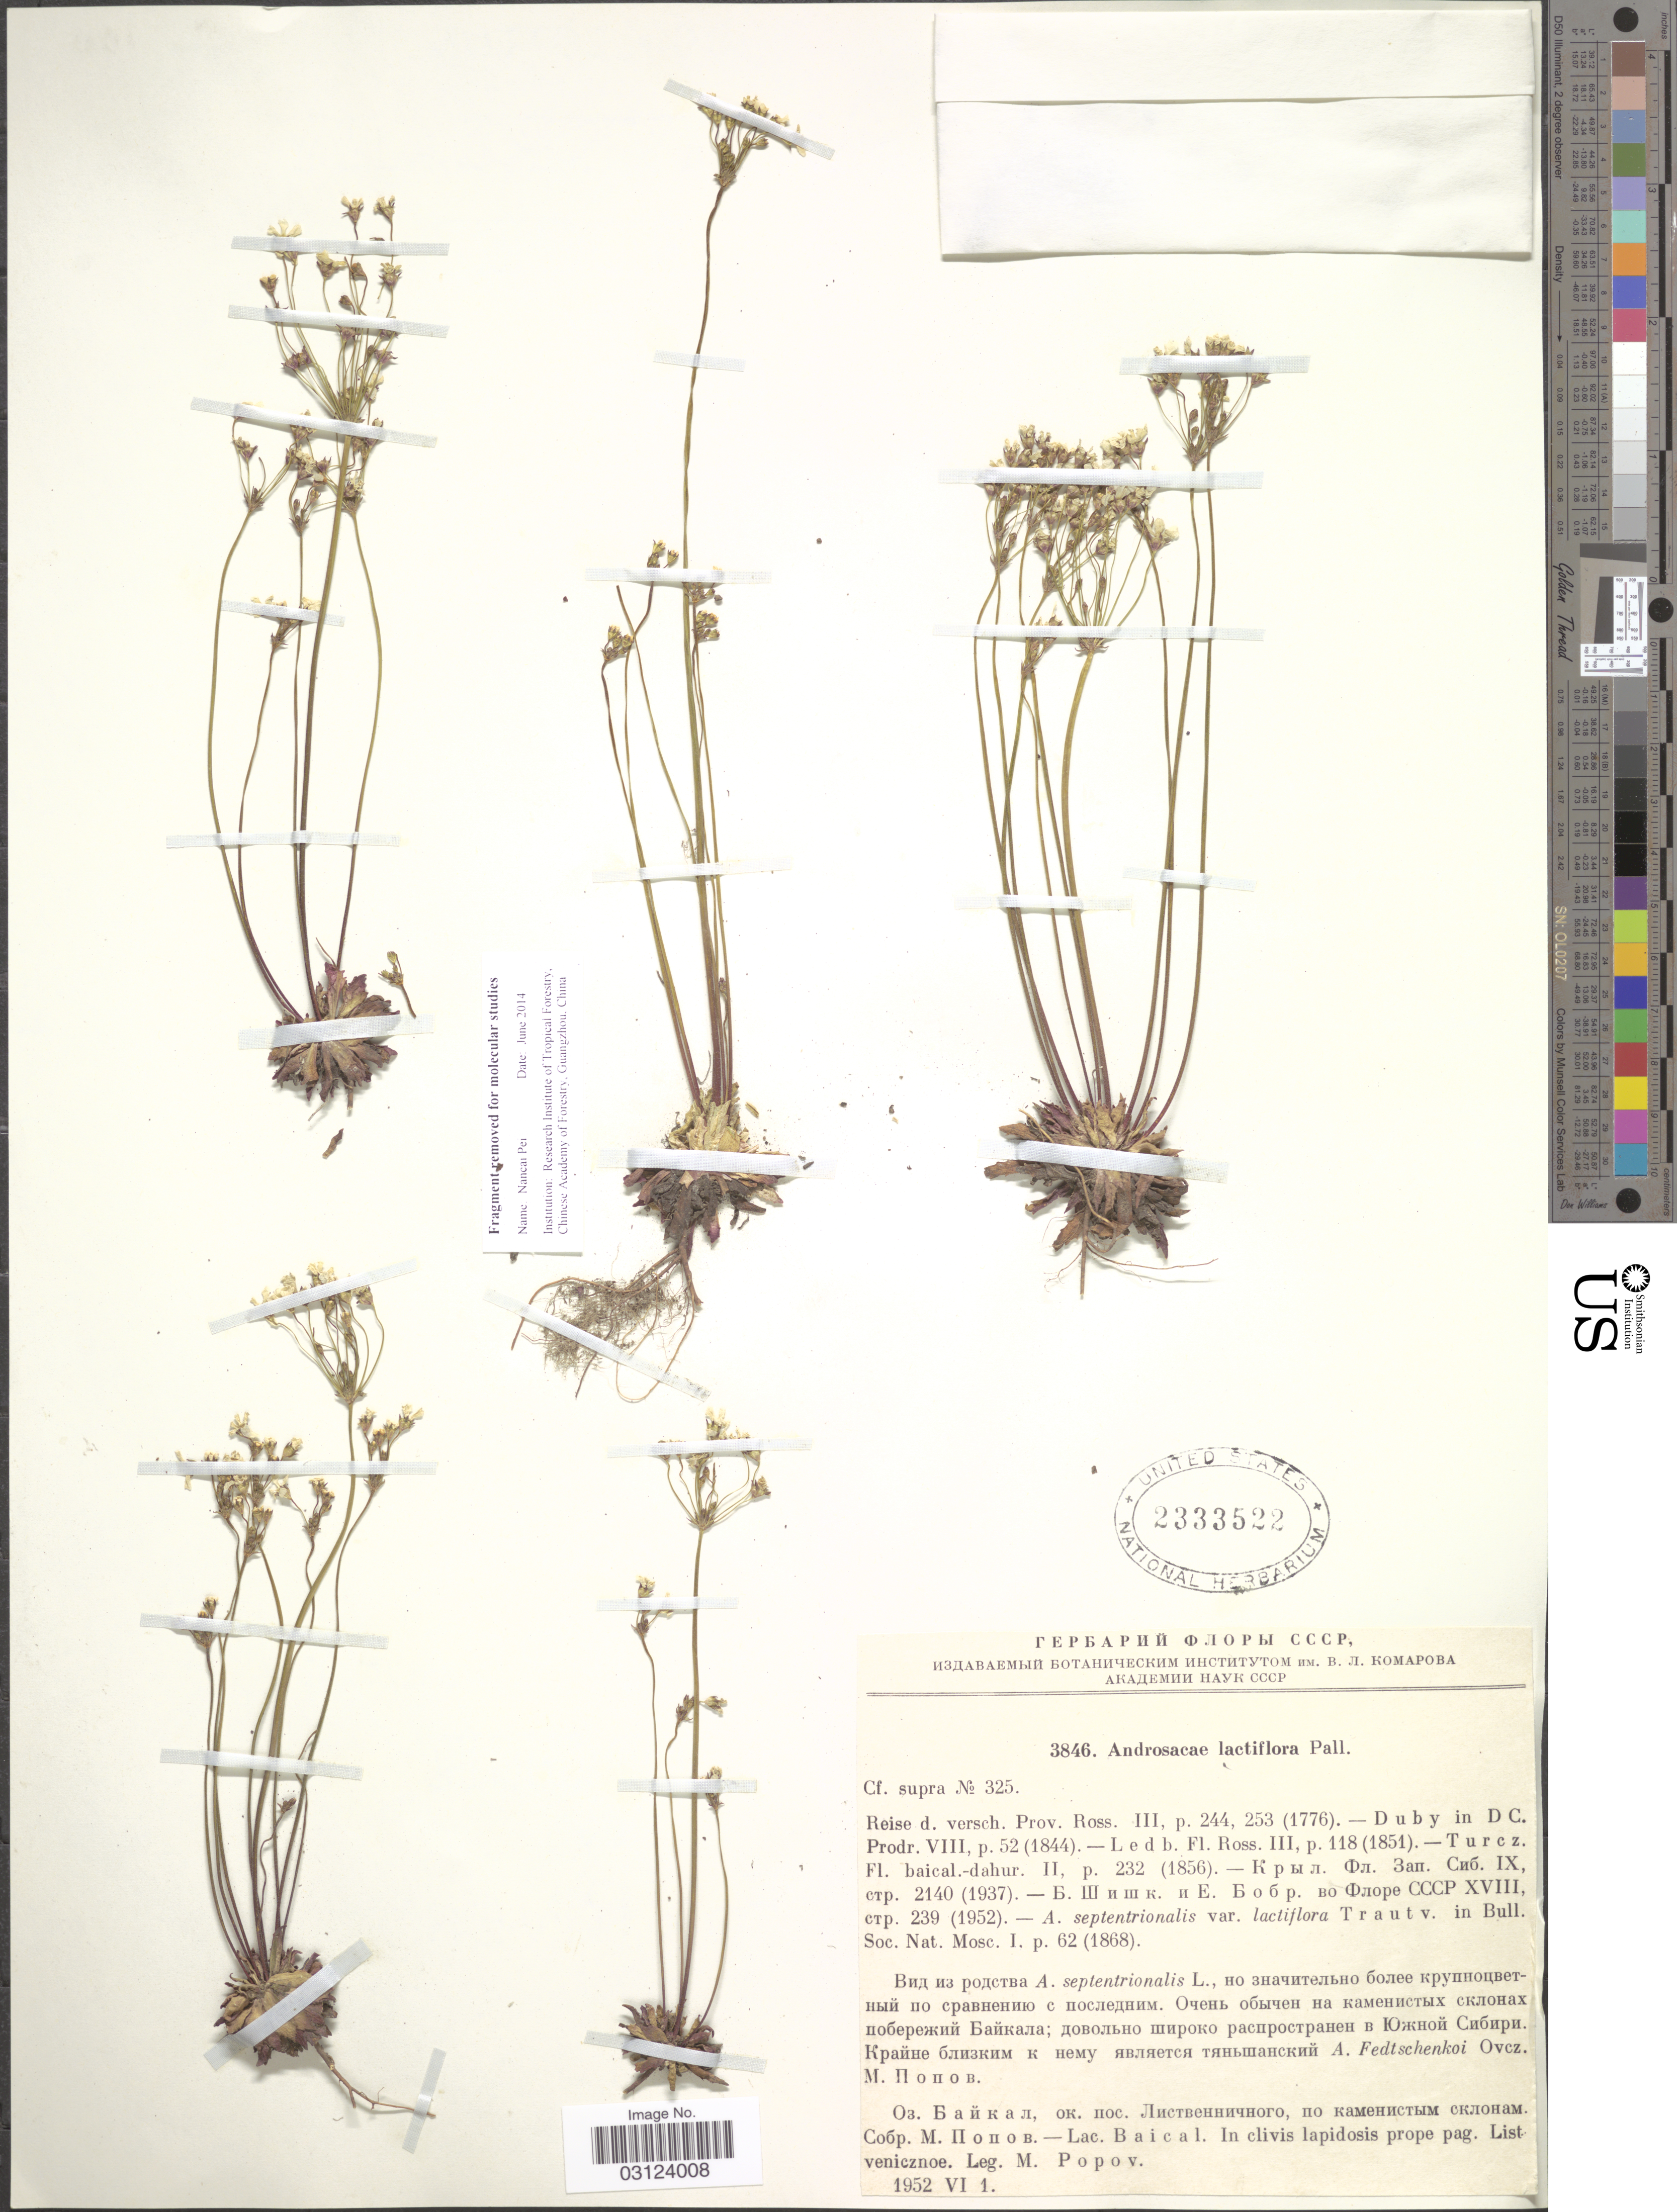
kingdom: Plantae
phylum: Tracheophyta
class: Magnoliopsida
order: Ericales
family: Primulaceae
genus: Androsace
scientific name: Androsace lactiflora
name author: Fisch. ex Willd.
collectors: M. Popov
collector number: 3846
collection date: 1952-06-01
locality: Lac. Baical, In clivis lapidosis prope pag., Listvenicznoe.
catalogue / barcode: US 2333522